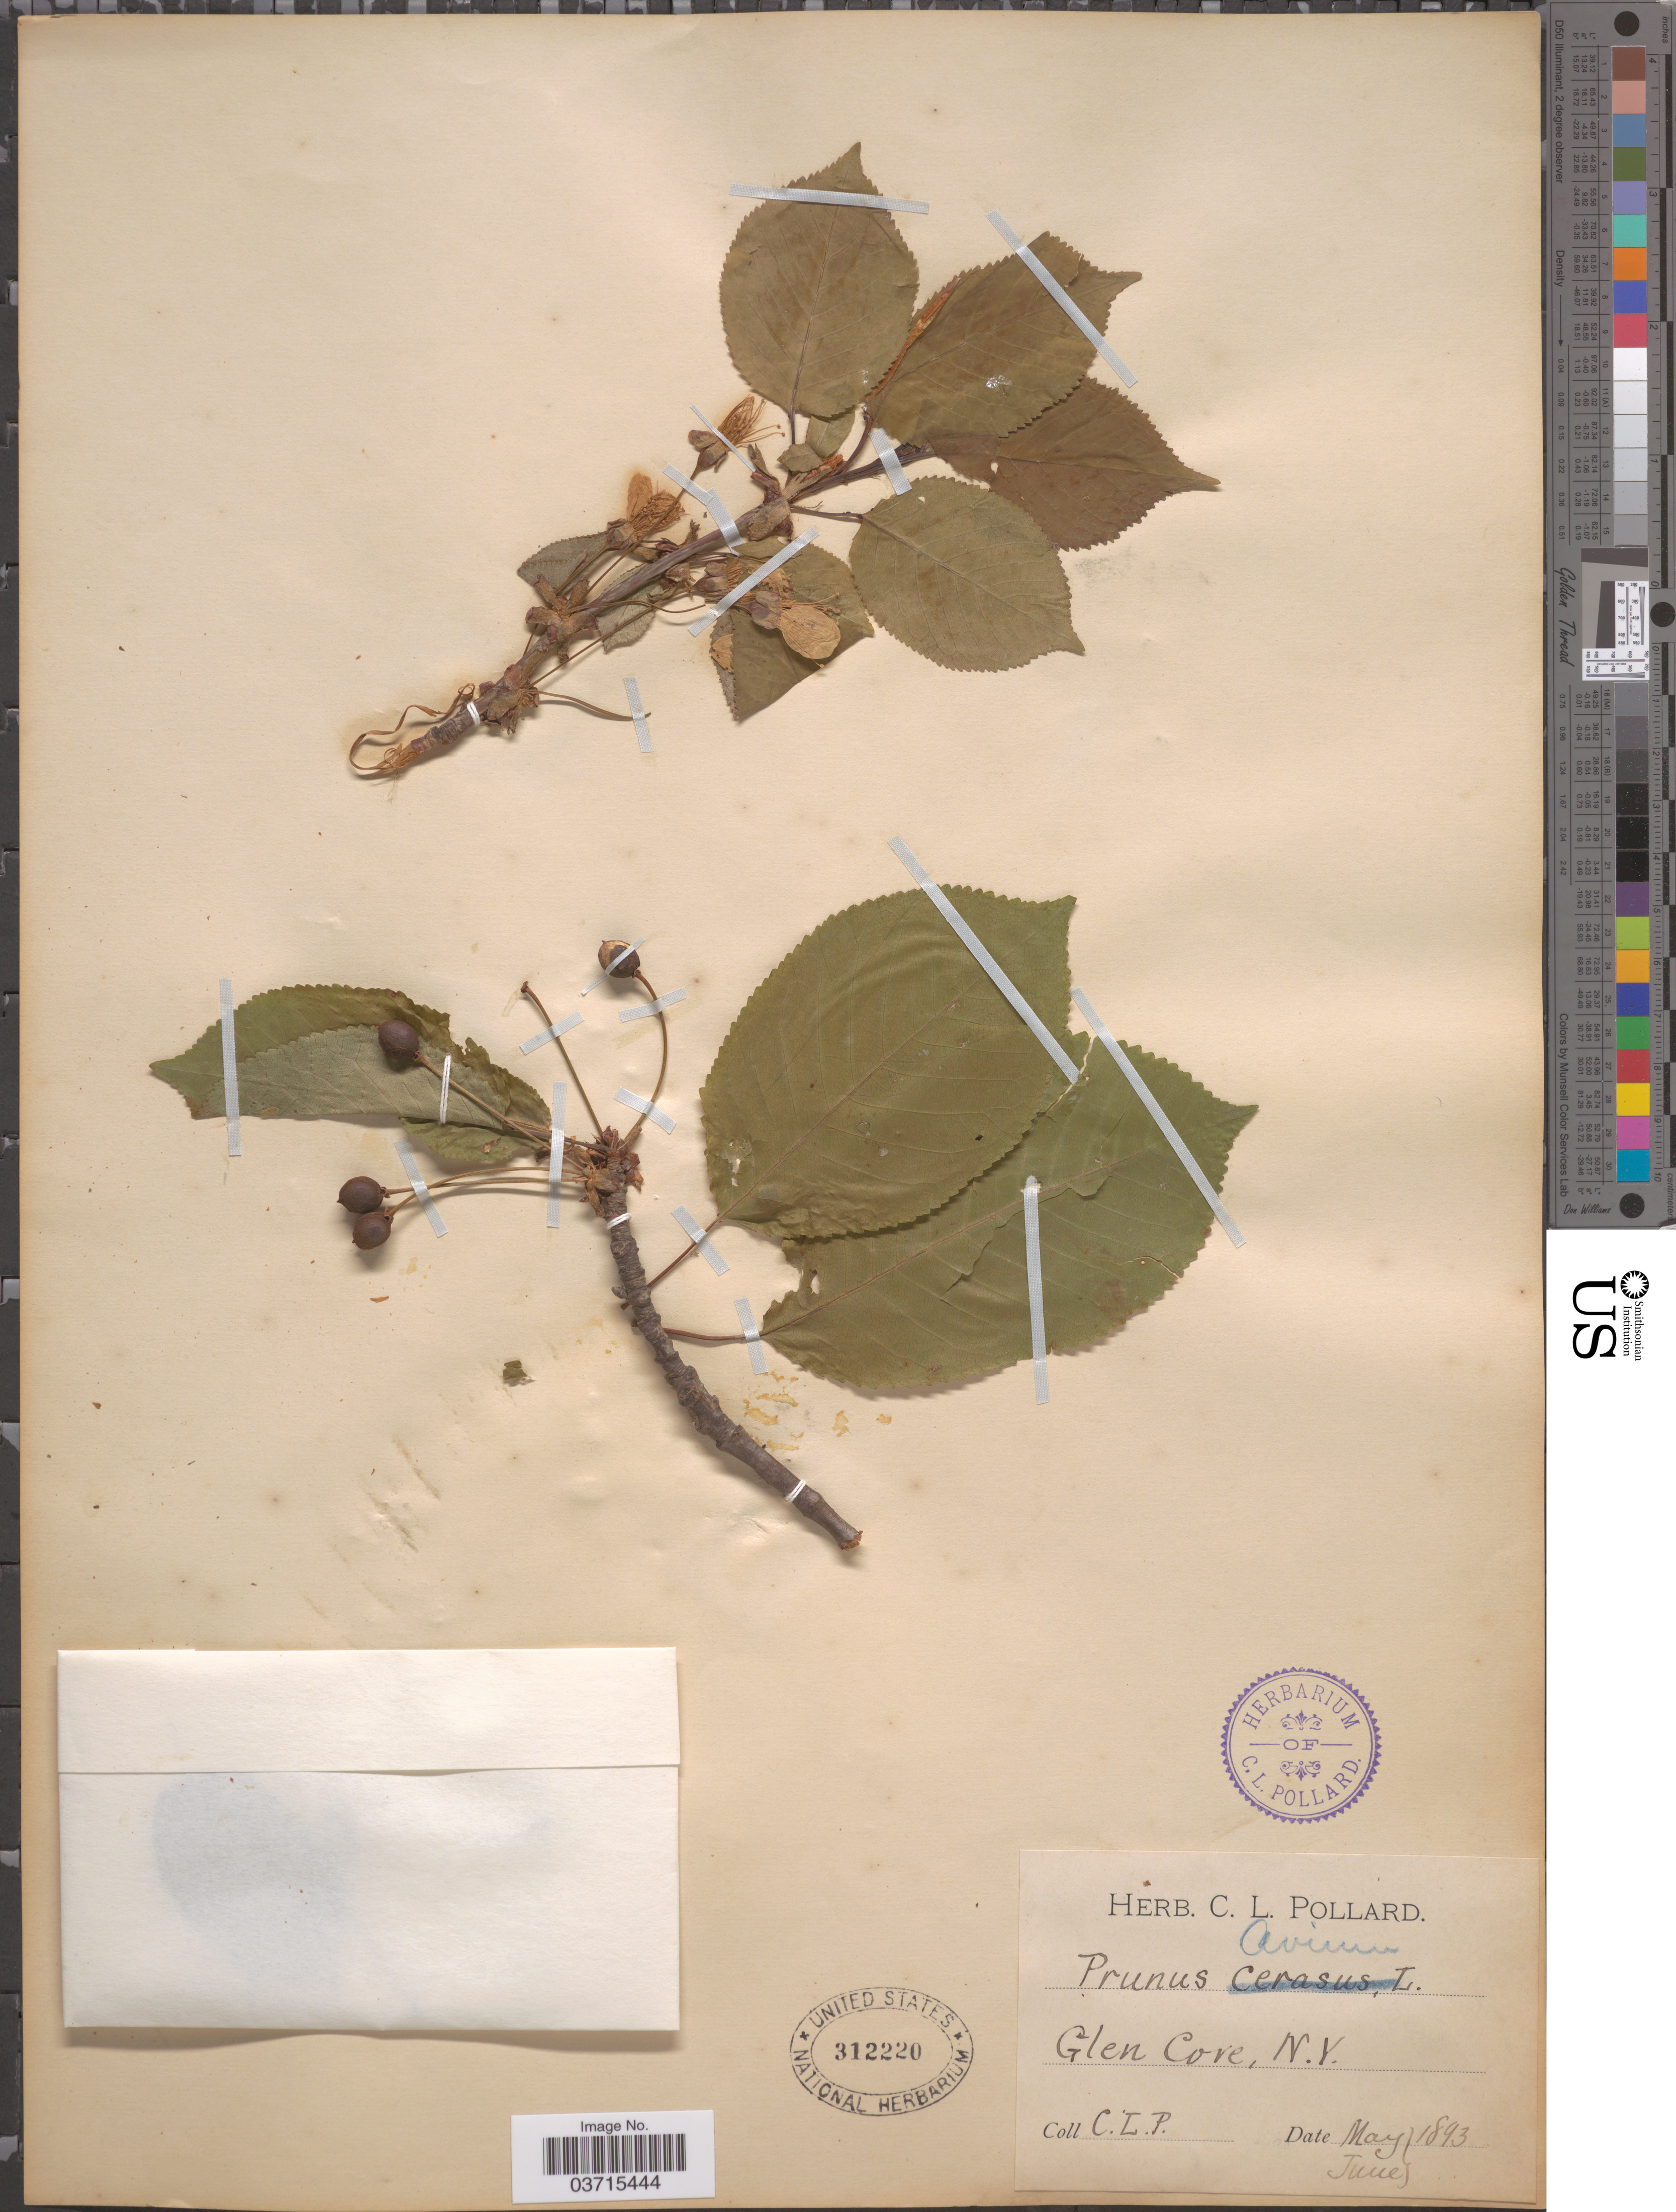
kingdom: Plantae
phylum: Tracheophyta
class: Magnoliopsida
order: Rosales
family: Rosaceae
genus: Prunus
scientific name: Prunus avium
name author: L.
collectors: C. L. Pollard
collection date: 1893-05/1893-06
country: United States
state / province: New York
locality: Glen Cove.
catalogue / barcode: US 312220